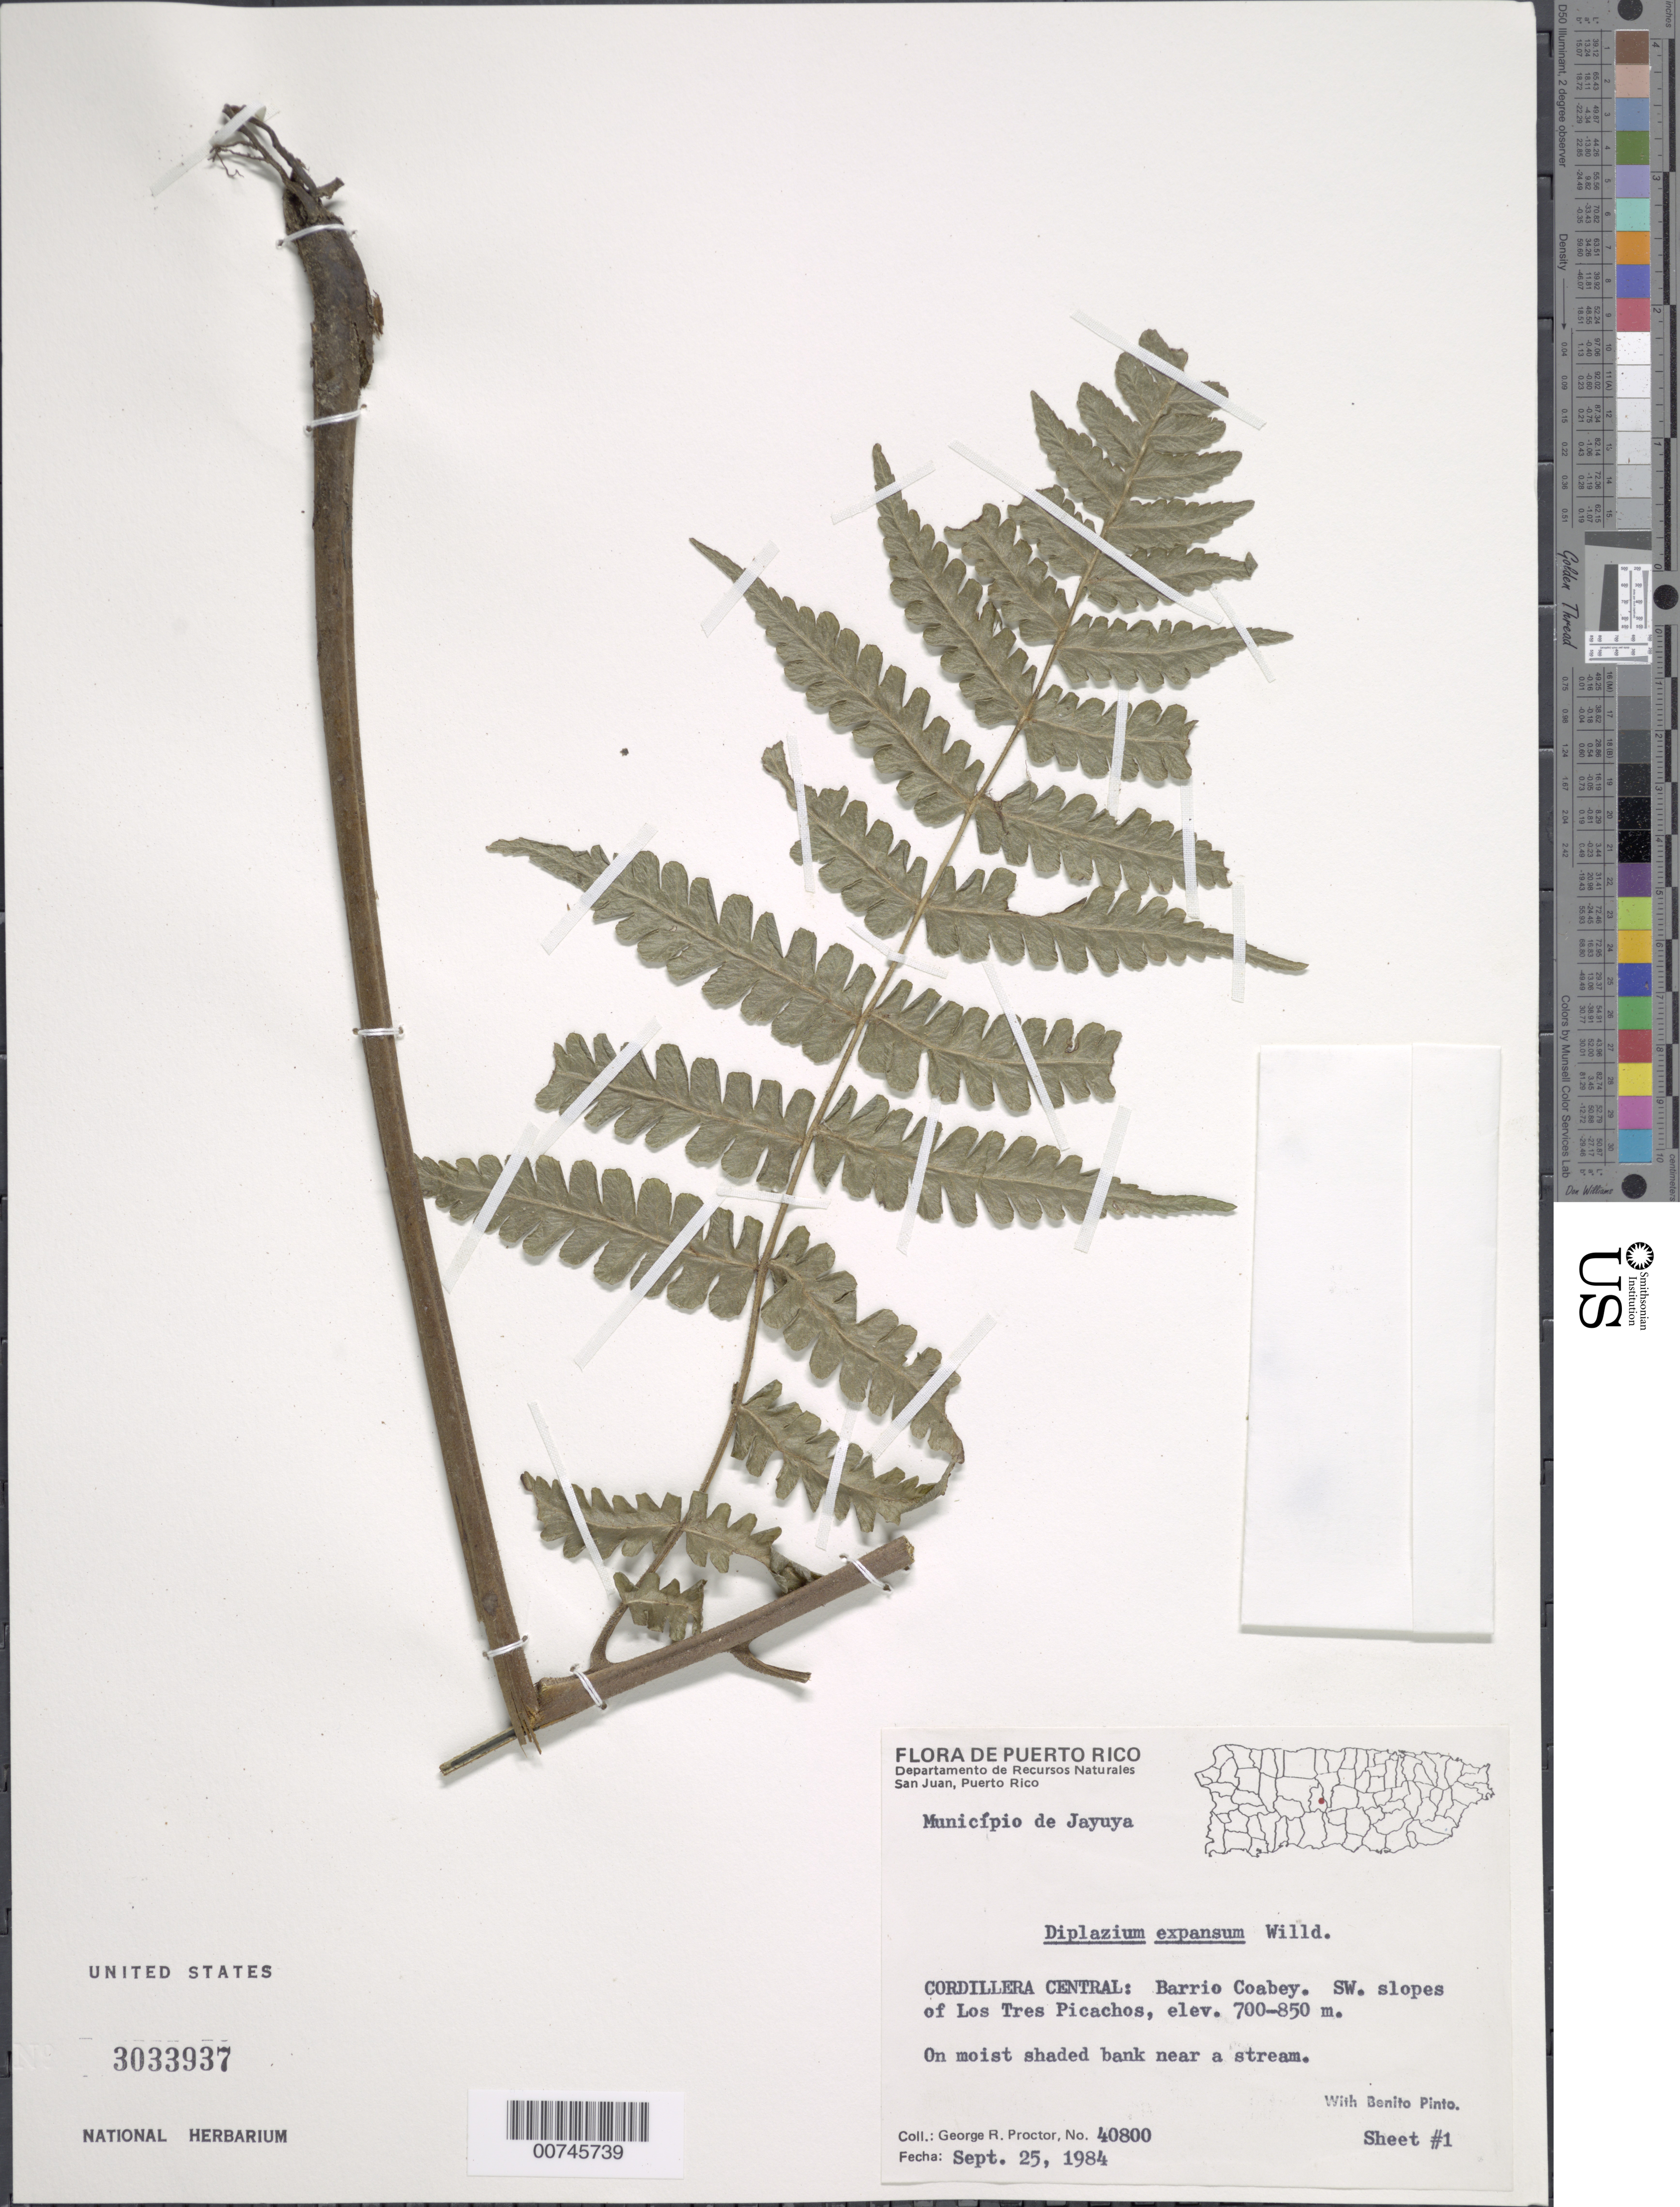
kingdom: Plantae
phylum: Tracheophyta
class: Polypodiopsida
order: Polypodiales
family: Athyriaceae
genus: Diplazium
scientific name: Diplazium fuertesii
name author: Brause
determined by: Sánchez, C.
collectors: G. R. Proctor & B. Pinto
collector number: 40800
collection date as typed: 25 Sep 1984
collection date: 1984-09-25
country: Puerto Rico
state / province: Jayuya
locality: Cordillera Central: Barrio Coabey SW slopes of Los Tres Picachos, Municipio de Jayuya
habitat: On moist shaded bank near a stream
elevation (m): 700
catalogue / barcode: US 3033937